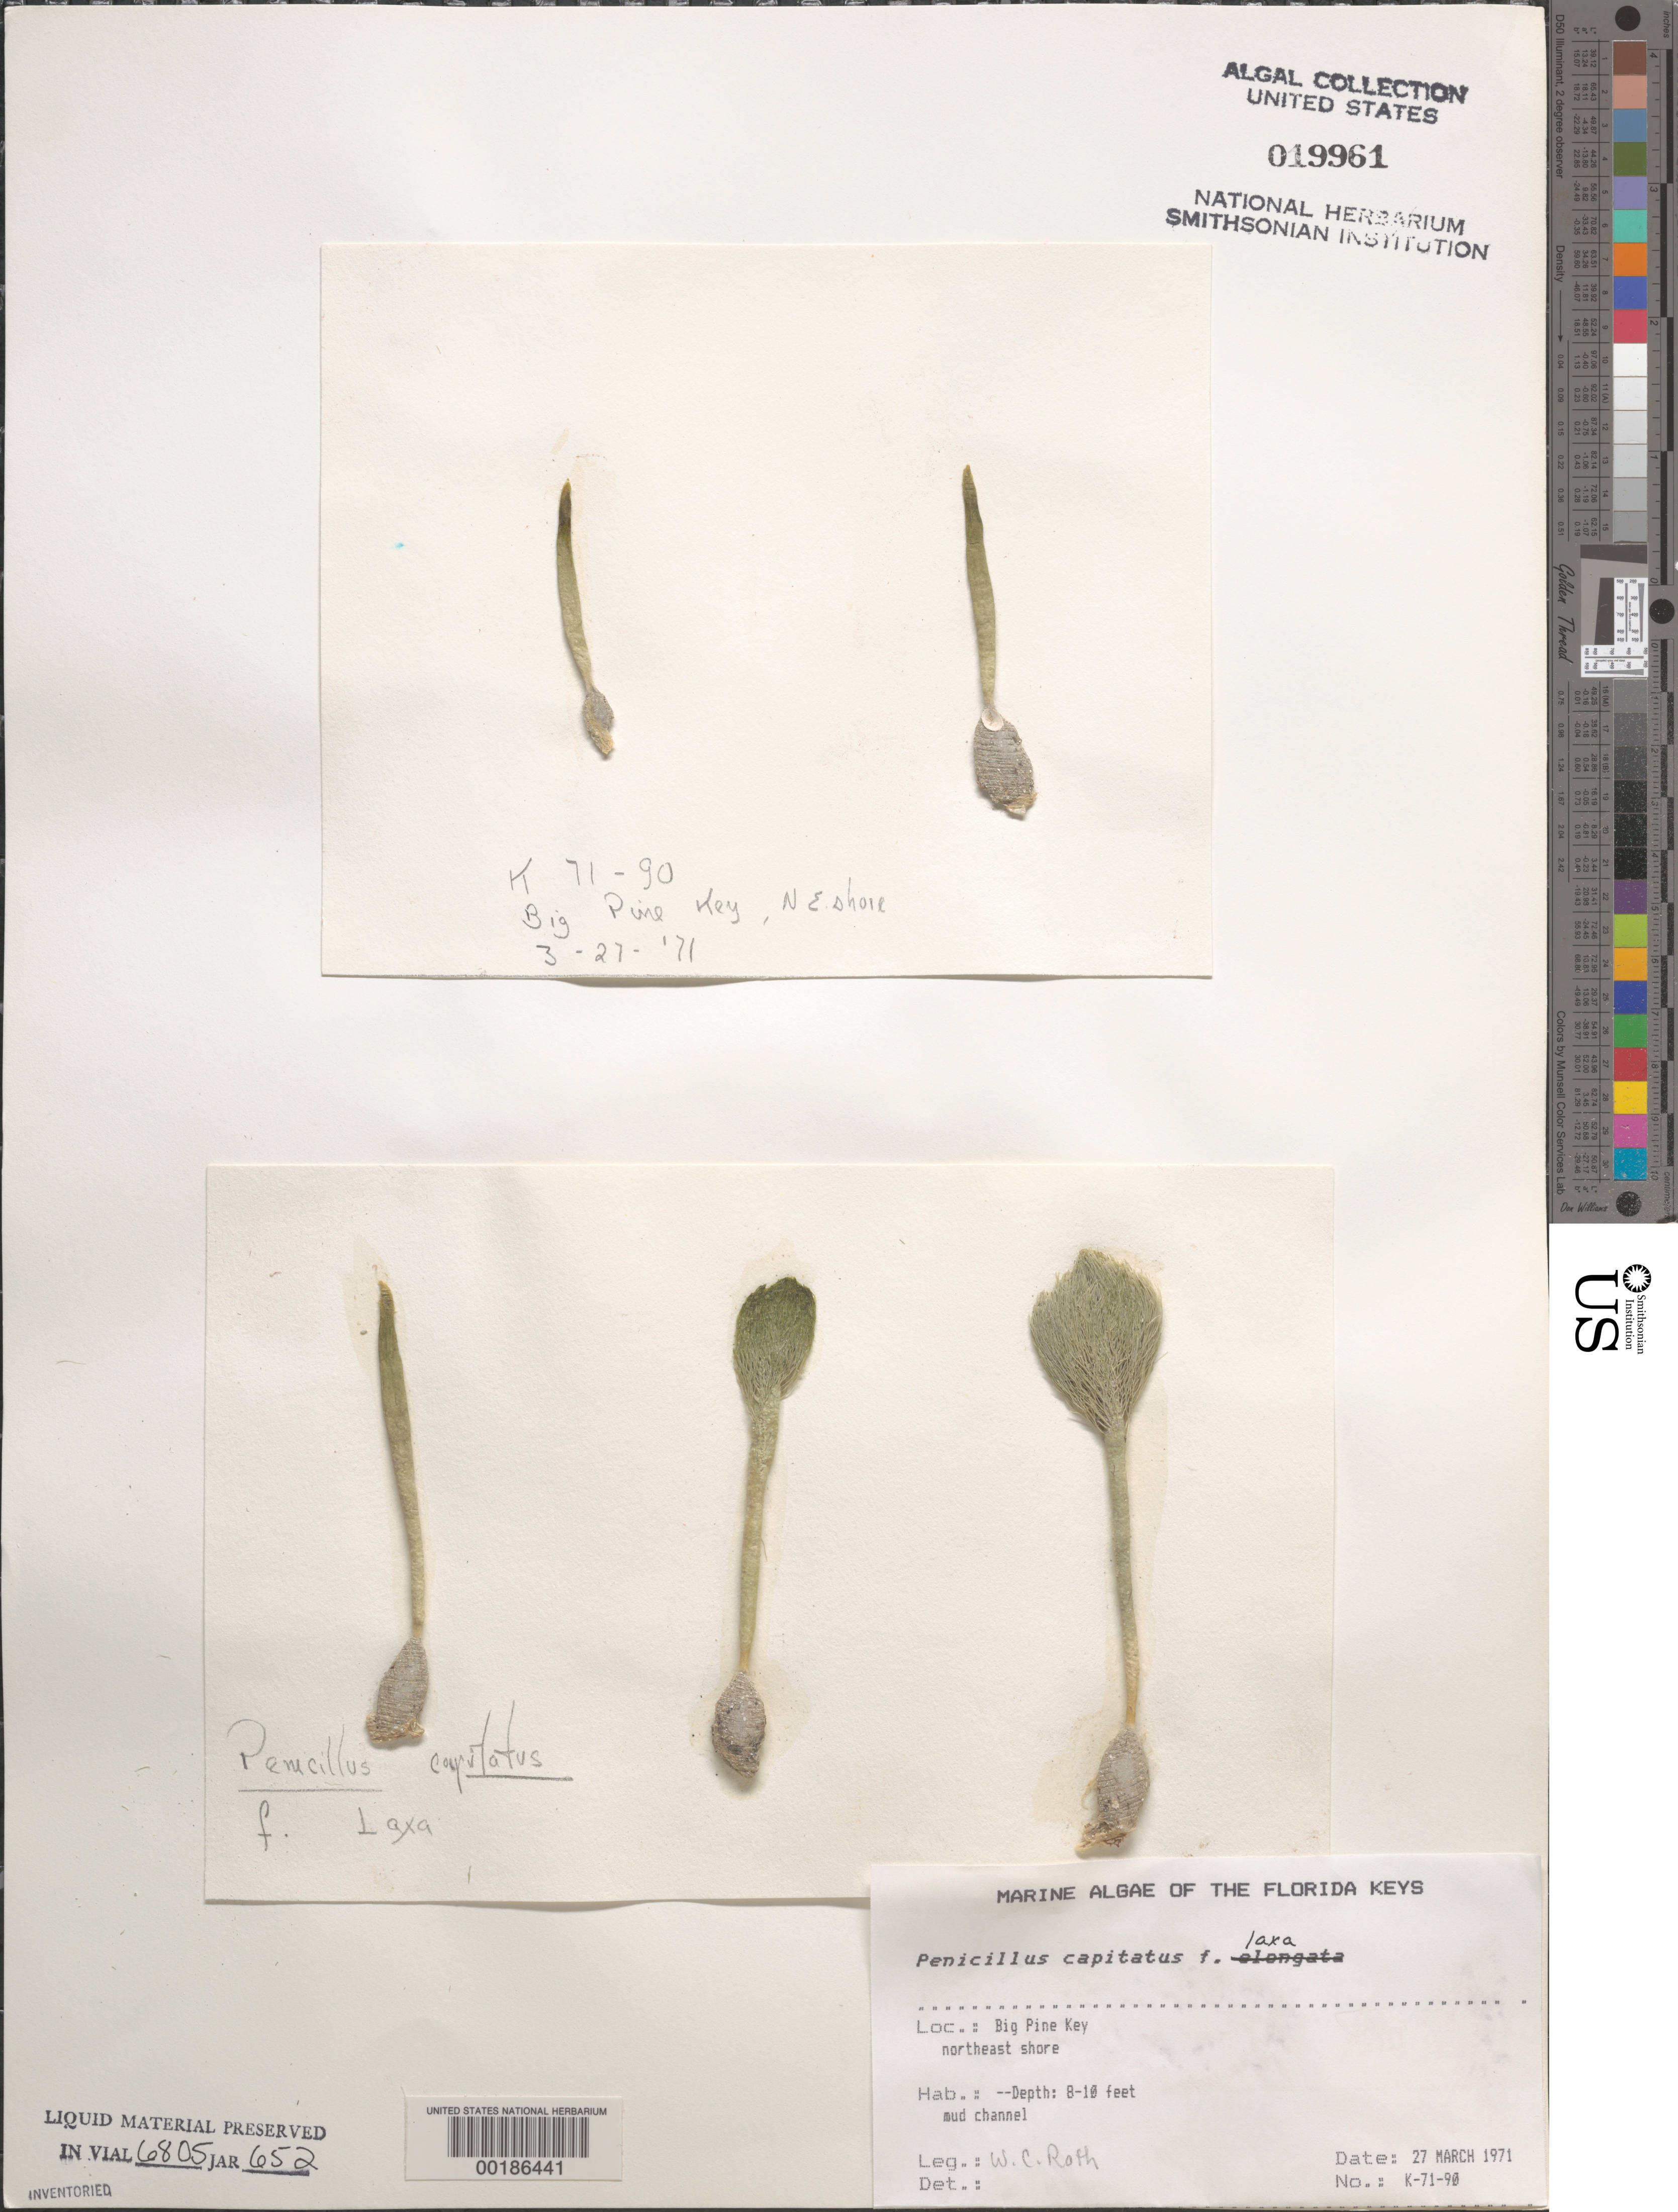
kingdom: Plantae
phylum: Chlorophyta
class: Ulvophyceae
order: Bryopsidales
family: Udoteaceae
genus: Penicillus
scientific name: Penicillus capitatus f. laxa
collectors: W. C. Roth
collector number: K-71-90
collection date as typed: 27 Mar 1971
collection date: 1971-03-27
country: United States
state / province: Florida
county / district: Monroe County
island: Big Pine Key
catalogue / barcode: US 19961